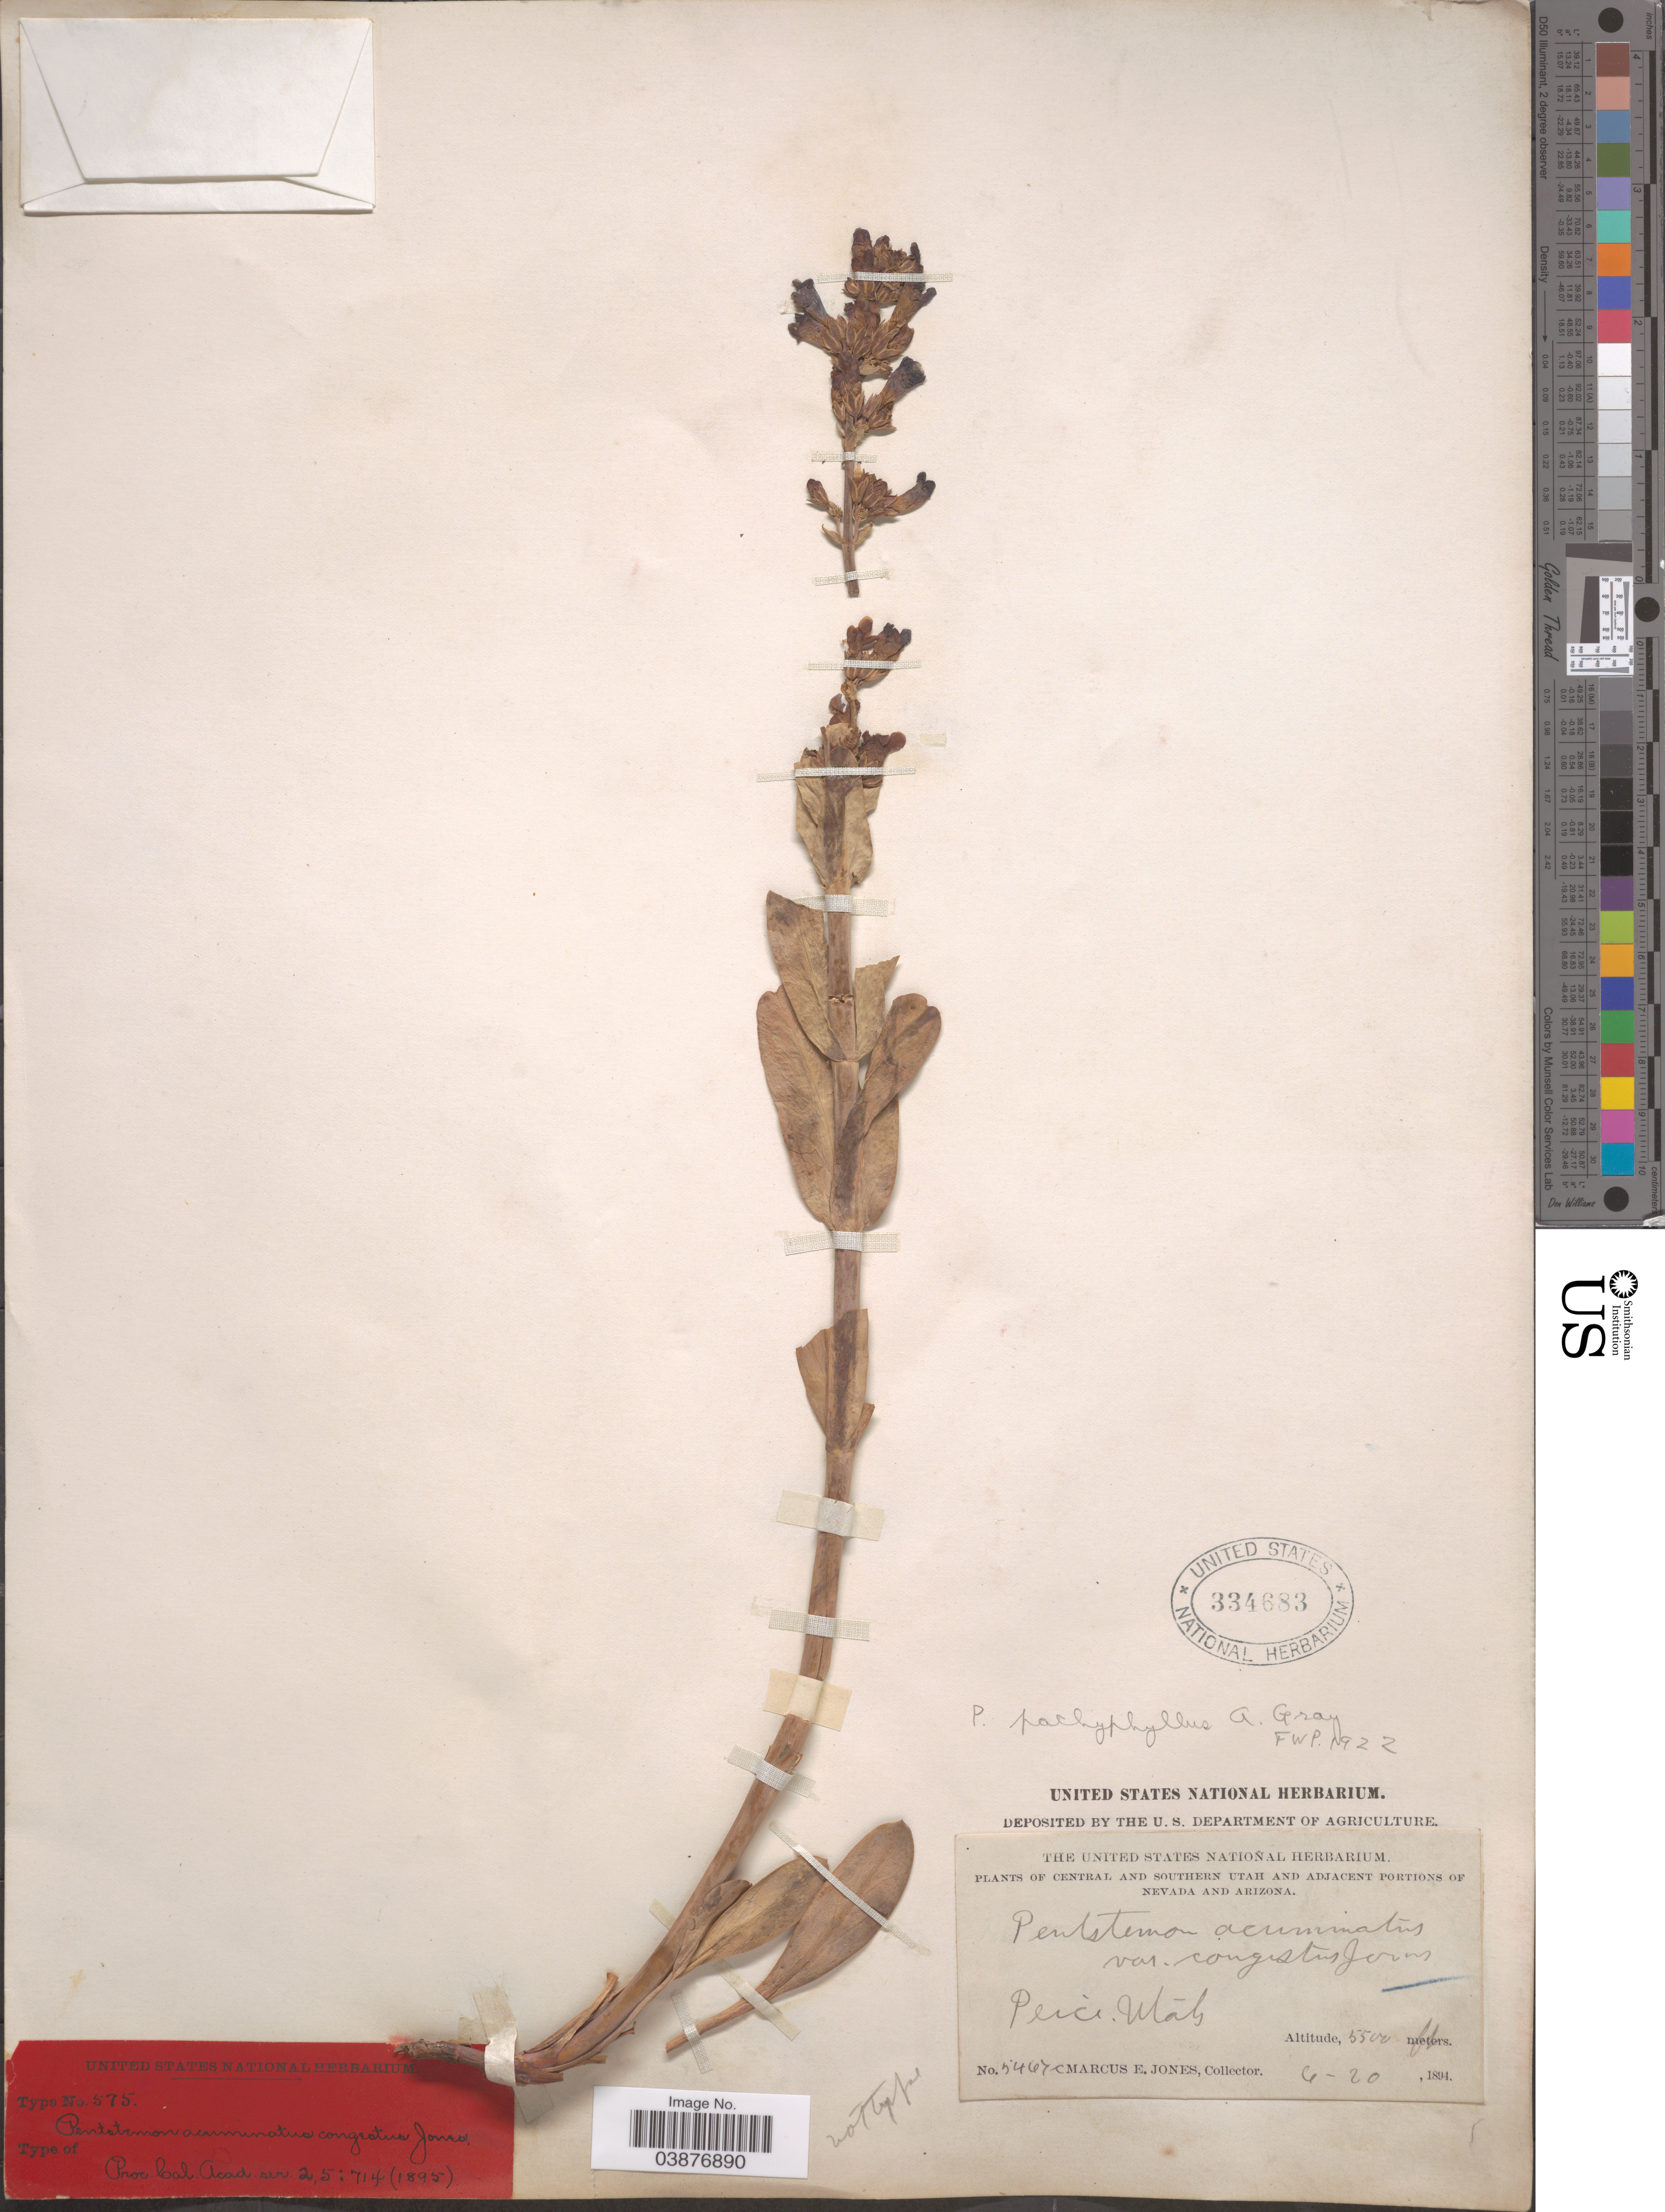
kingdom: Plantae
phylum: Tracheophyta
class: Magnoliopsida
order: Lamiales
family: Plantaginaceae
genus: Penstemon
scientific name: Penstemon pachyphyllus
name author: A. Gray ex Rydb.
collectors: M. E. Jones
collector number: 5467c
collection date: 1894-06-20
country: United States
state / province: Utah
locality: Central and Southern Utah. Price.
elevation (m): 1676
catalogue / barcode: US 334683